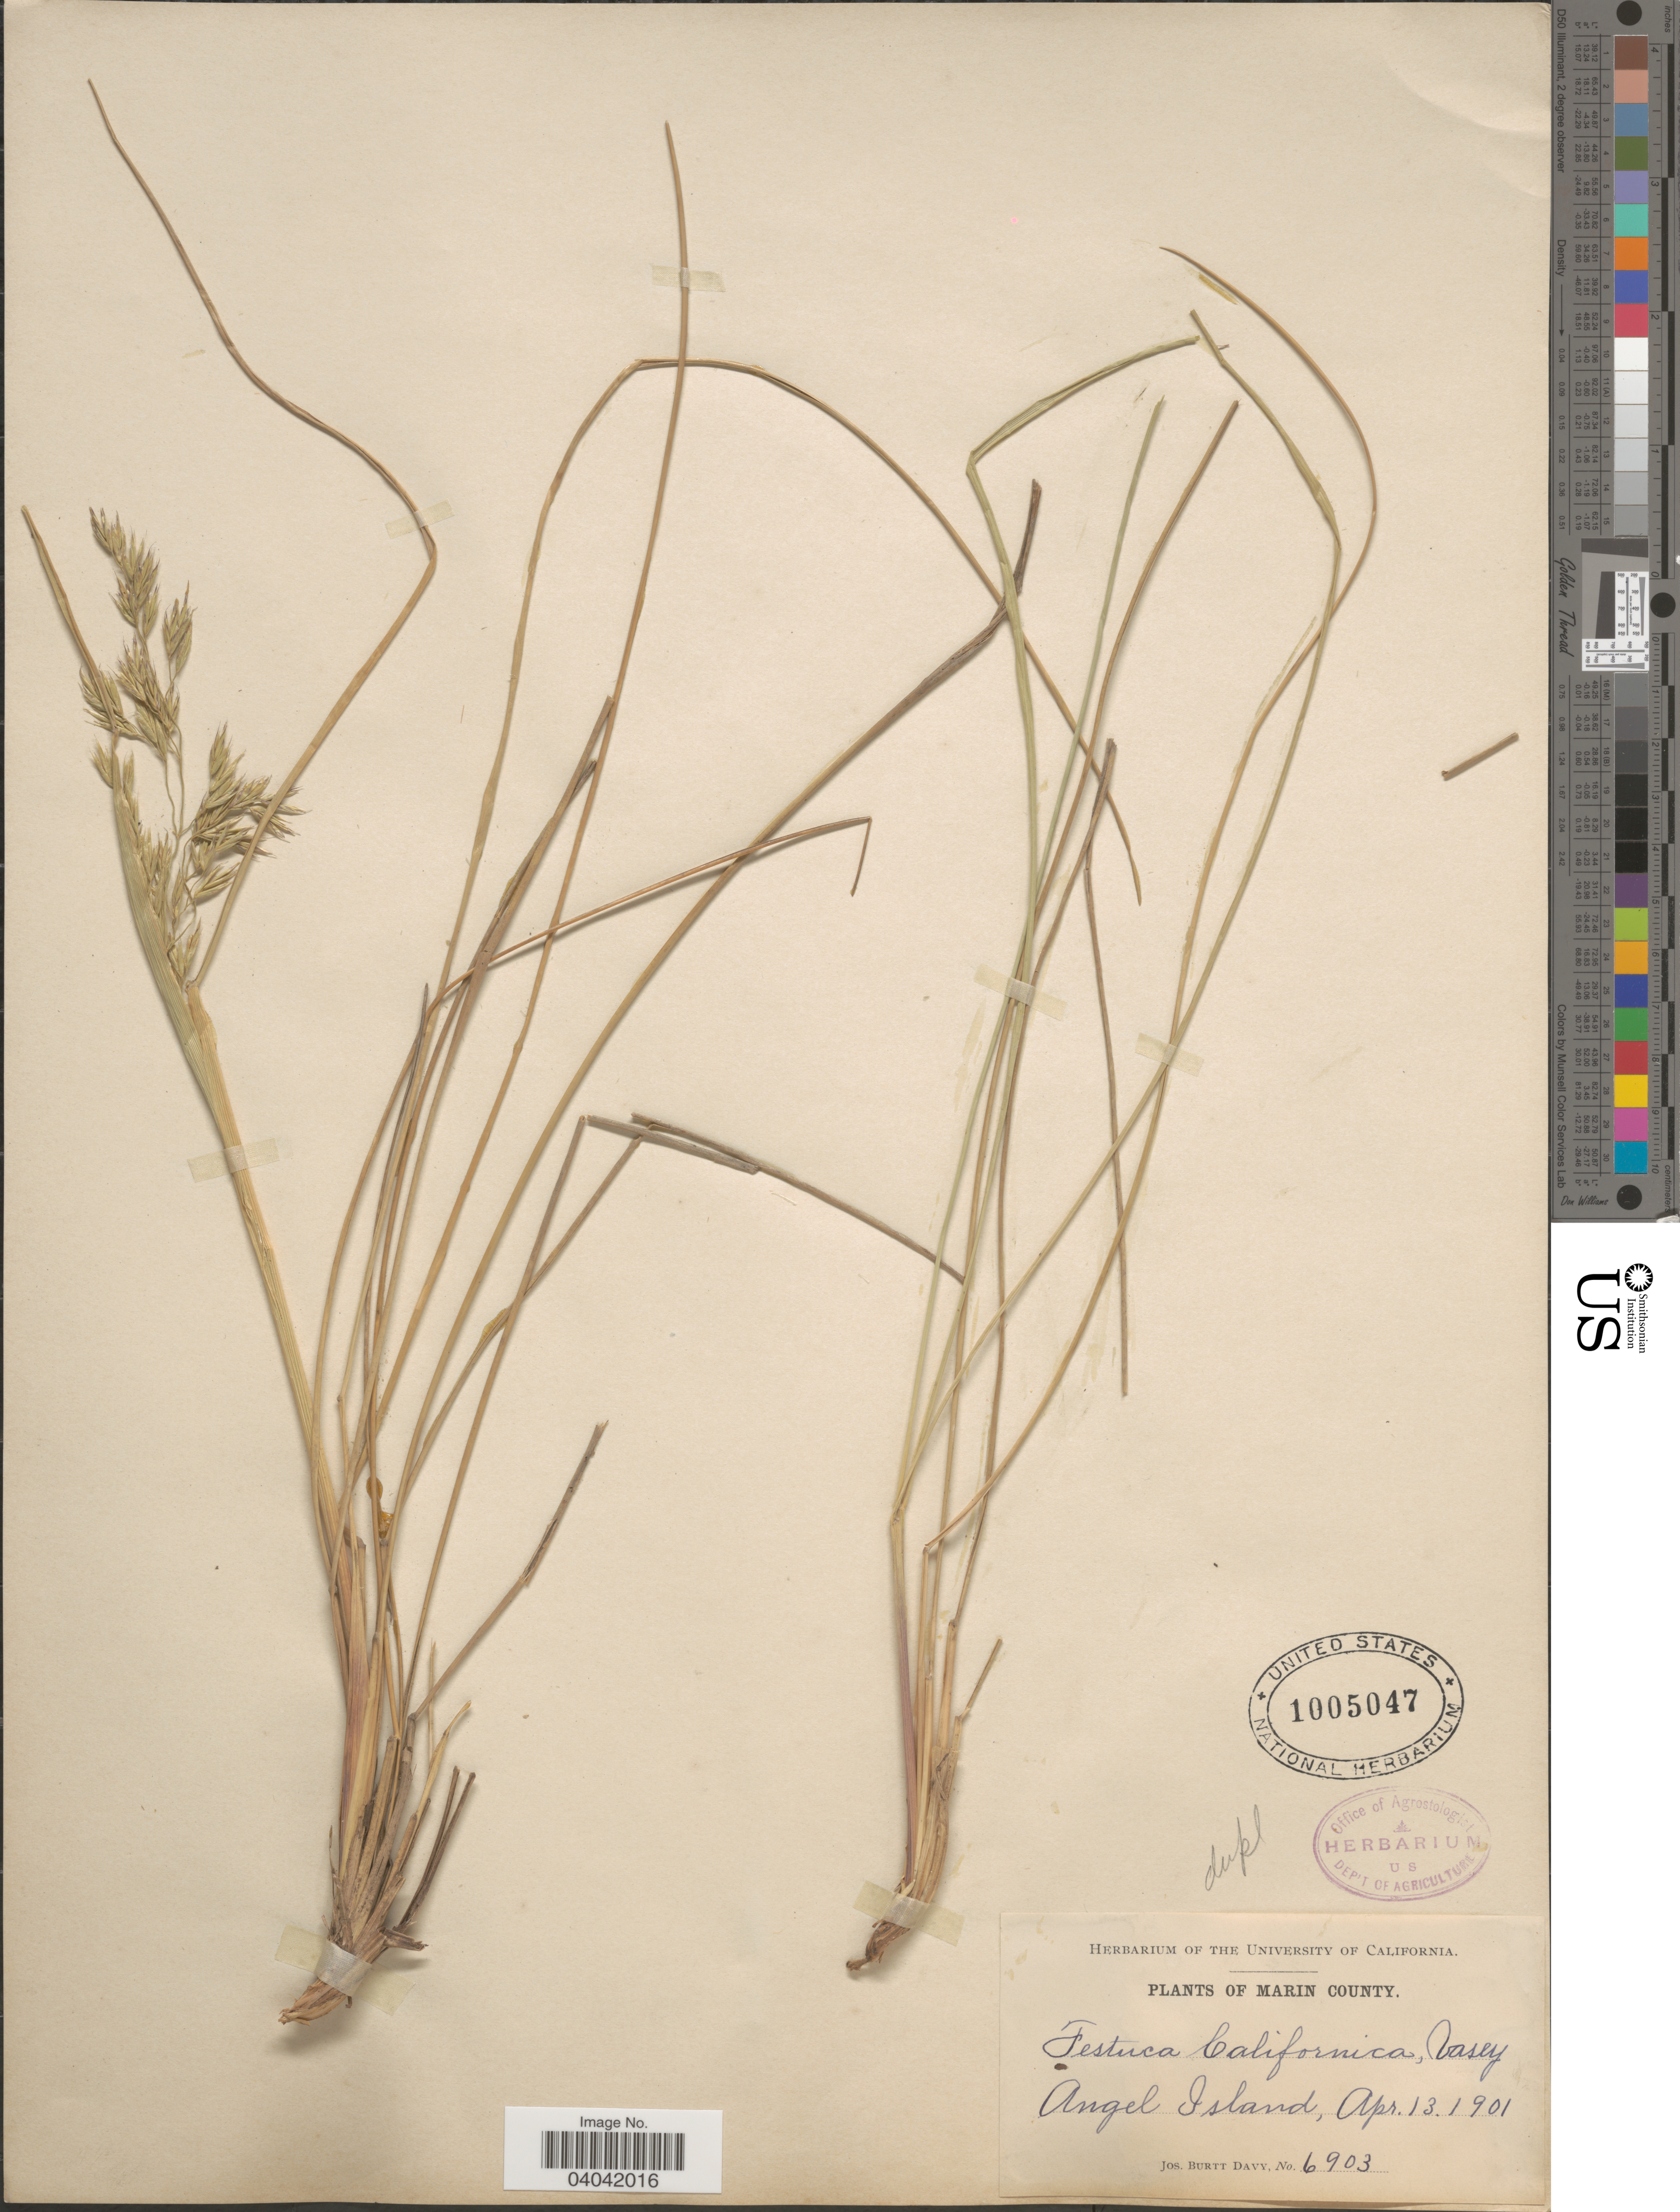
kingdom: Plantae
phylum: Tracheophyta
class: Liliopsida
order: Poales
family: Poaceae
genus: Festuca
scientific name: Festuca californica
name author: Vasey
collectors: J. Burtt Davy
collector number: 6903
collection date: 1901-04-13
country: United States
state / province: California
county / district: Marin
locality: Marin County. Angel Island.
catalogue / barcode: US 1005047